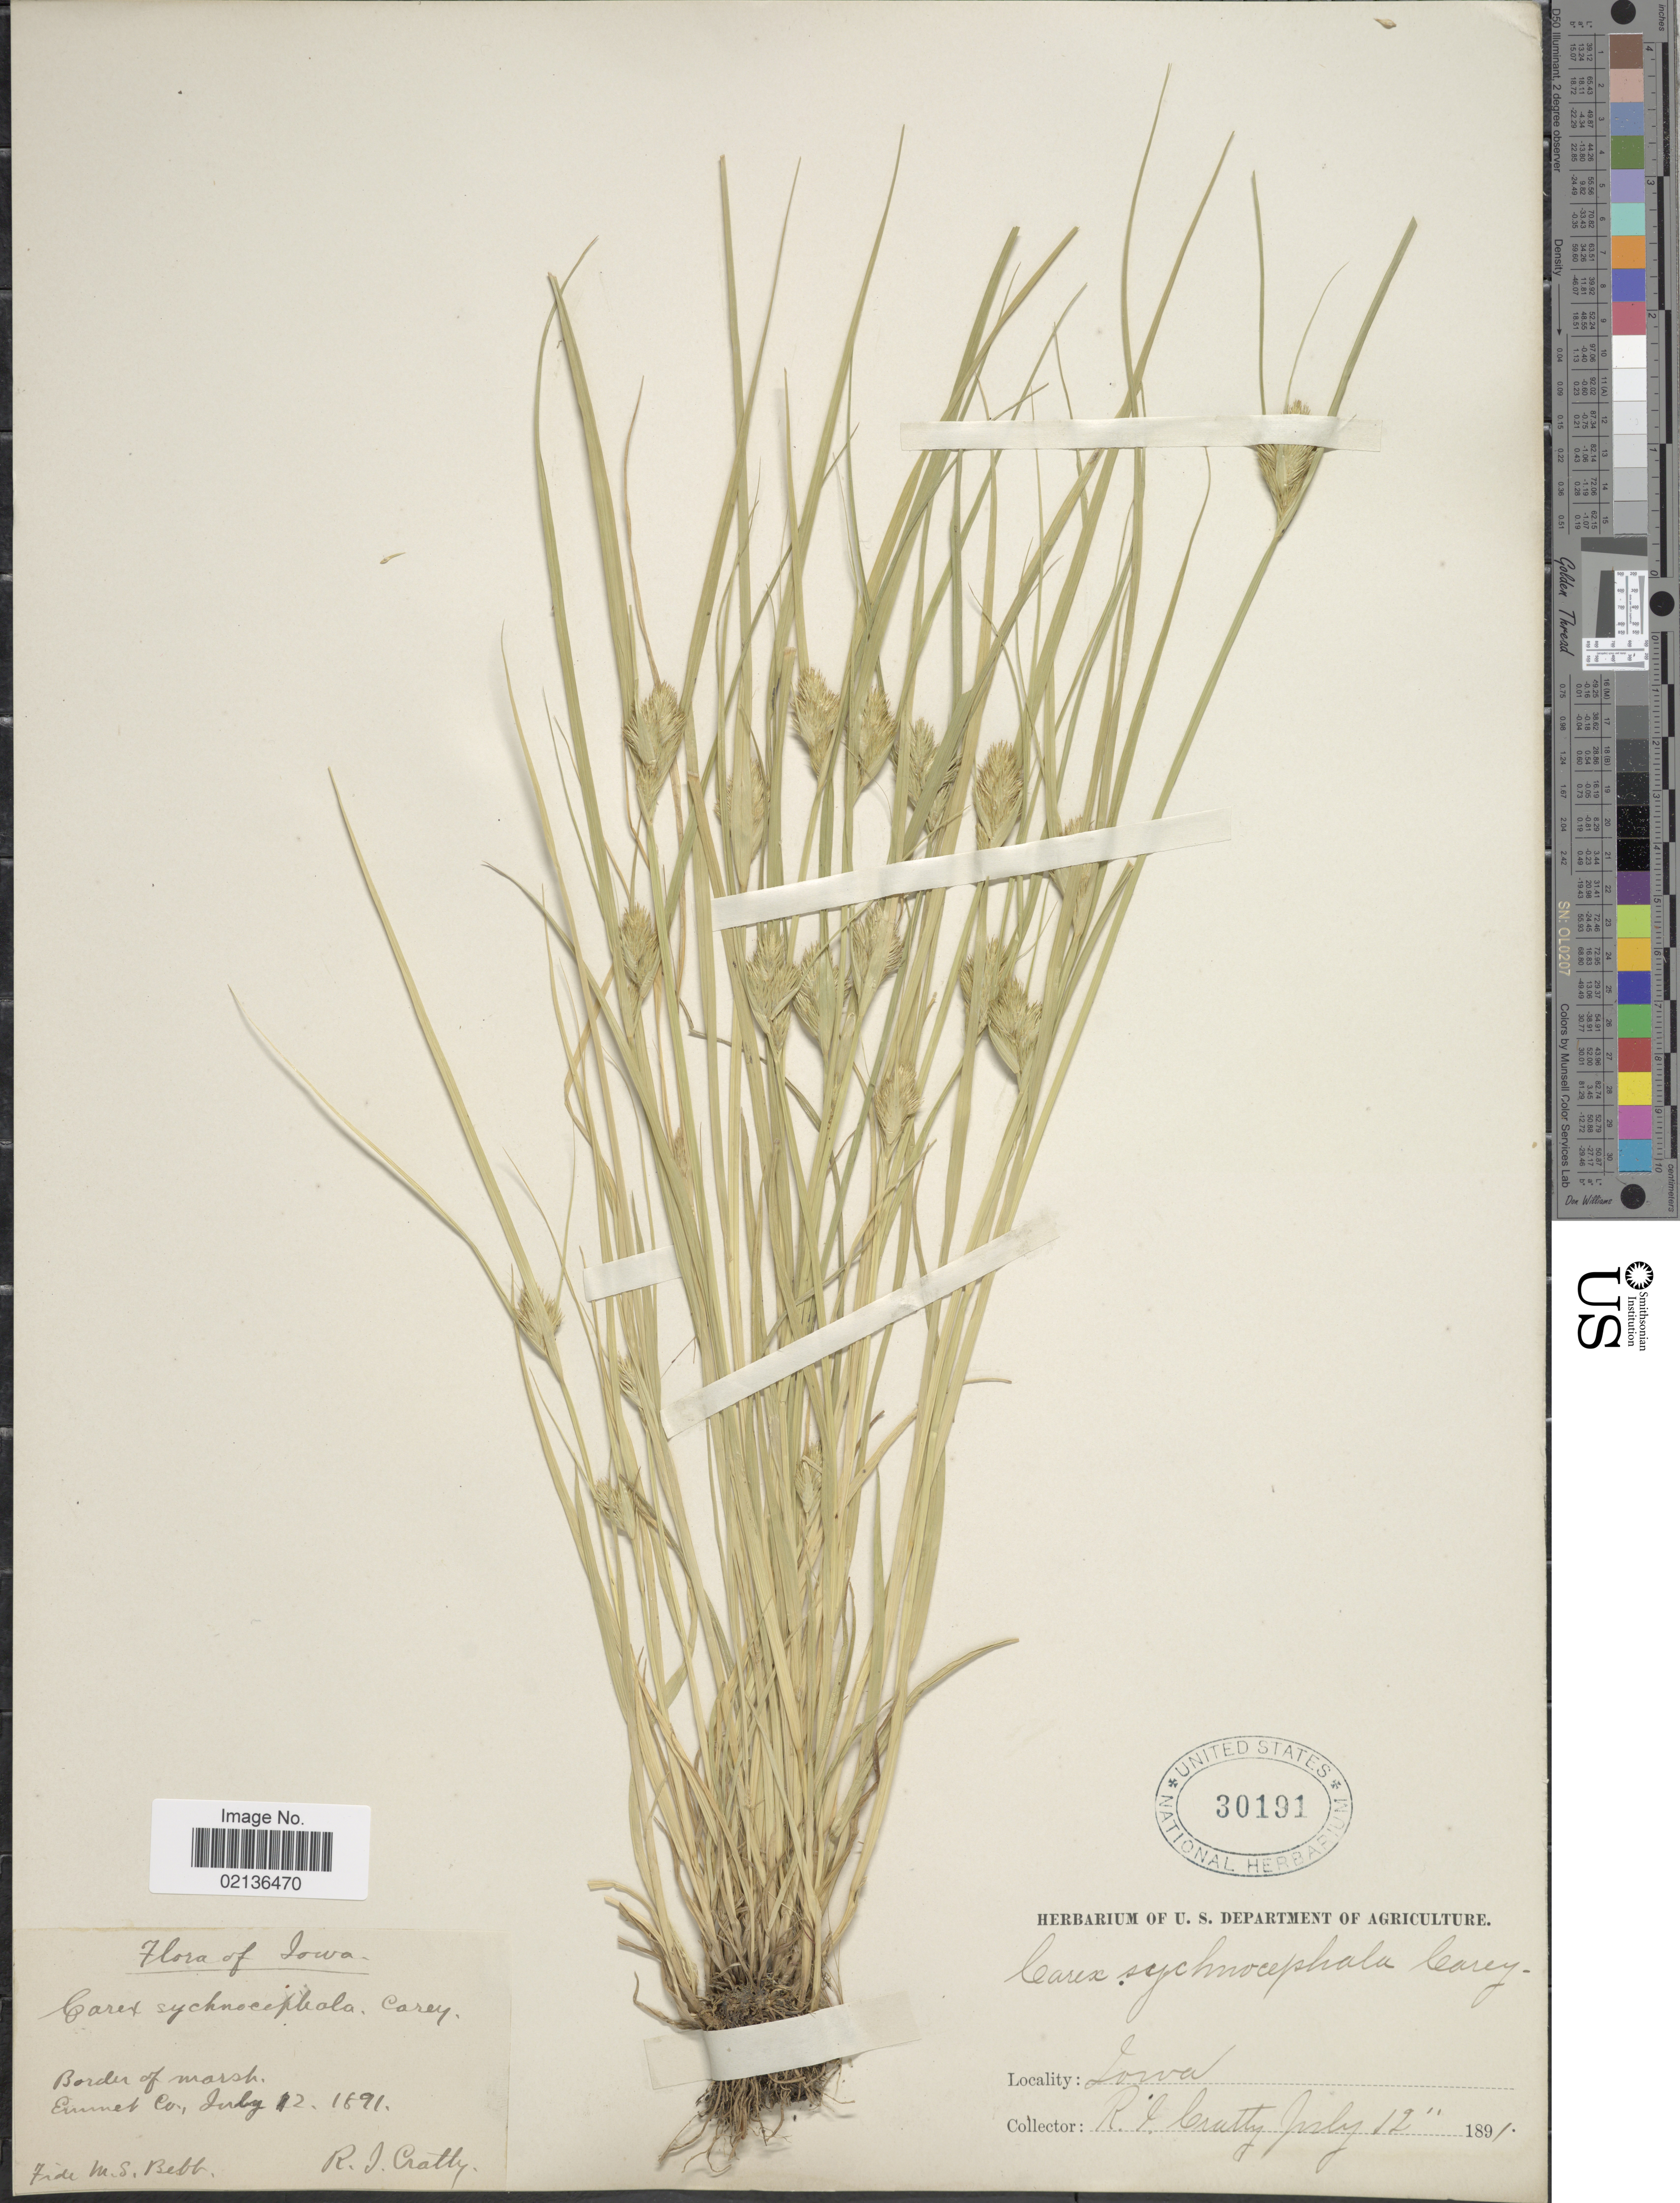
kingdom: Plantae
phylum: Tracheophyta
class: Liliopsida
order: Poales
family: Cyperaceae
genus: Carex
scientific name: Carex sychnocephala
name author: J. Carey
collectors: M. Bebb & R. Cratty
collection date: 1891-07-12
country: United States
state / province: Iowa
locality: Border of marsh, Emmet Co.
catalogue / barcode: US 30191